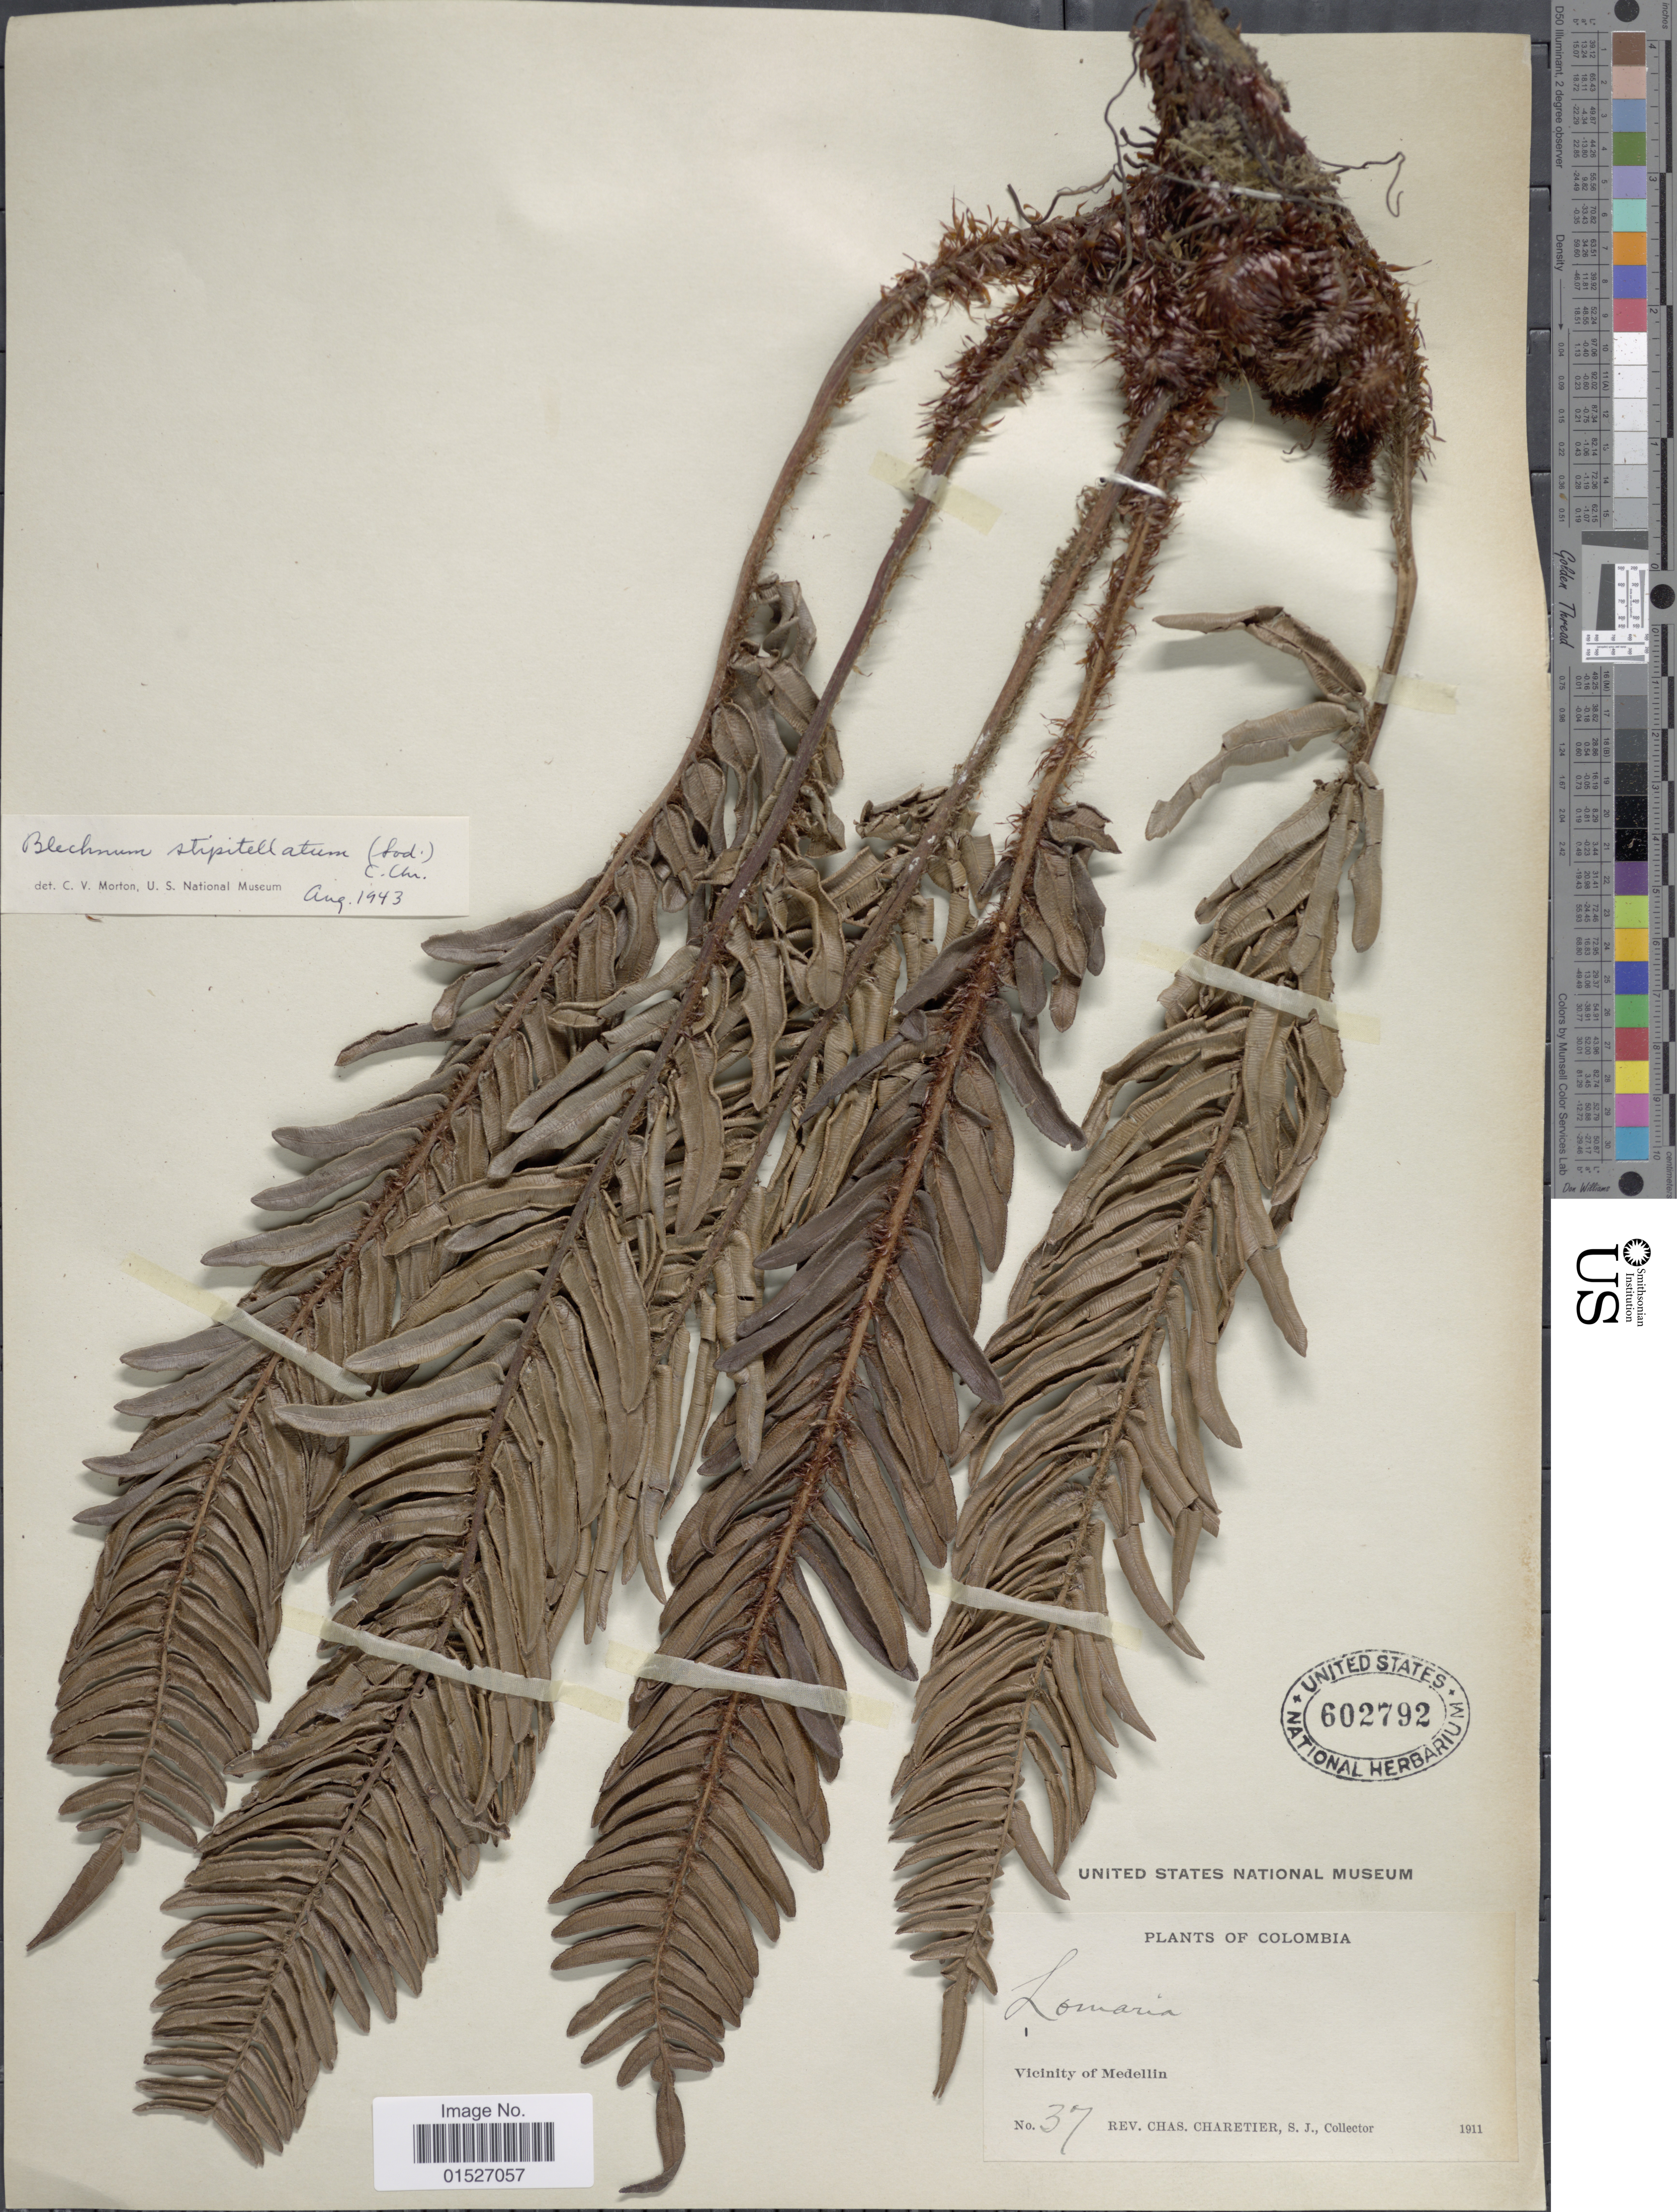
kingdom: Plantae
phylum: Tracheophyta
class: Polypodiopsida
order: Polypodiales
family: Blechnaceae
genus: Blechnum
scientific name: Blechnum stipitellatum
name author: (Sodiro) C. Chr.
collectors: C. Charetier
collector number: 37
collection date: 1911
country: Colombia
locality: Vicinity of Medellin.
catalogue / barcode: US 602792